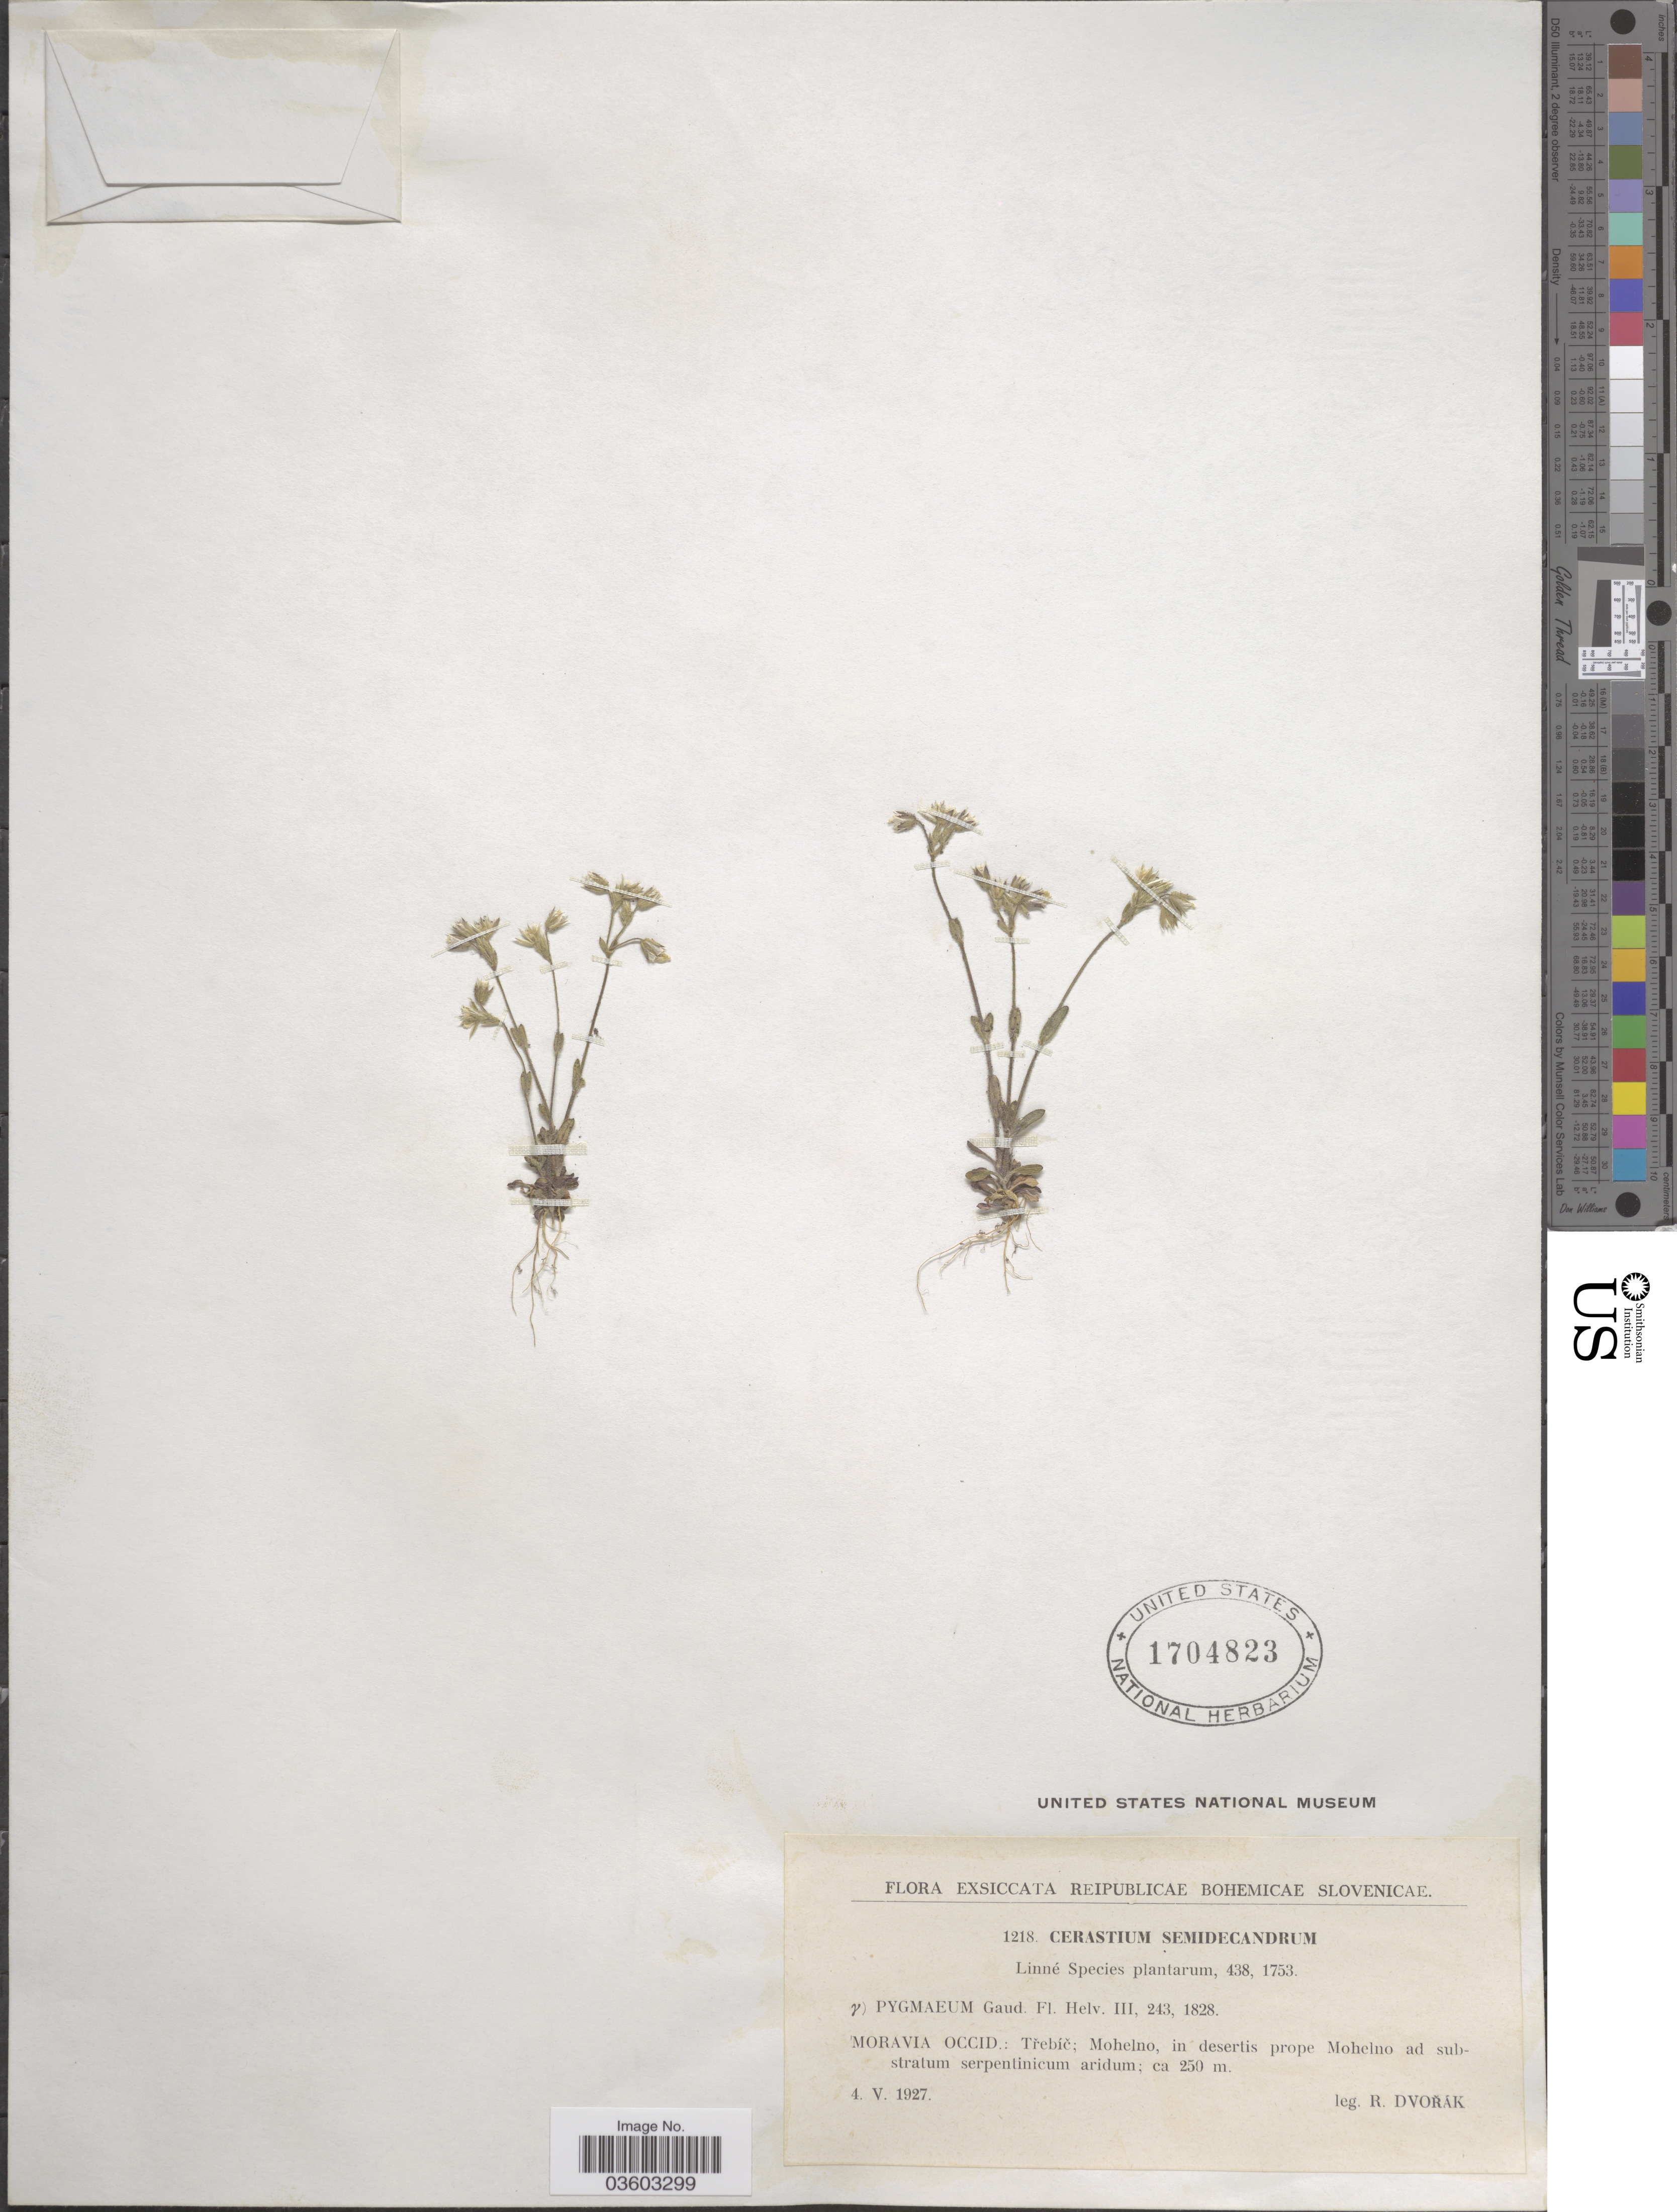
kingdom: Plantae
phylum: Tracheophyta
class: Magnoliopsida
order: Caryophyllales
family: Caryophyllaceae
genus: Cerastium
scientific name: Cerastium semidecandrum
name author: L.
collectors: R. Dvořák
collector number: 1218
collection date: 1927-05-04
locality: Moravia Occid.: Třebíč; Mohelno, in desertis prope Mohelno ad substratum serpentinicum aridum.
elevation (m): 250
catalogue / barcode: US 1704823